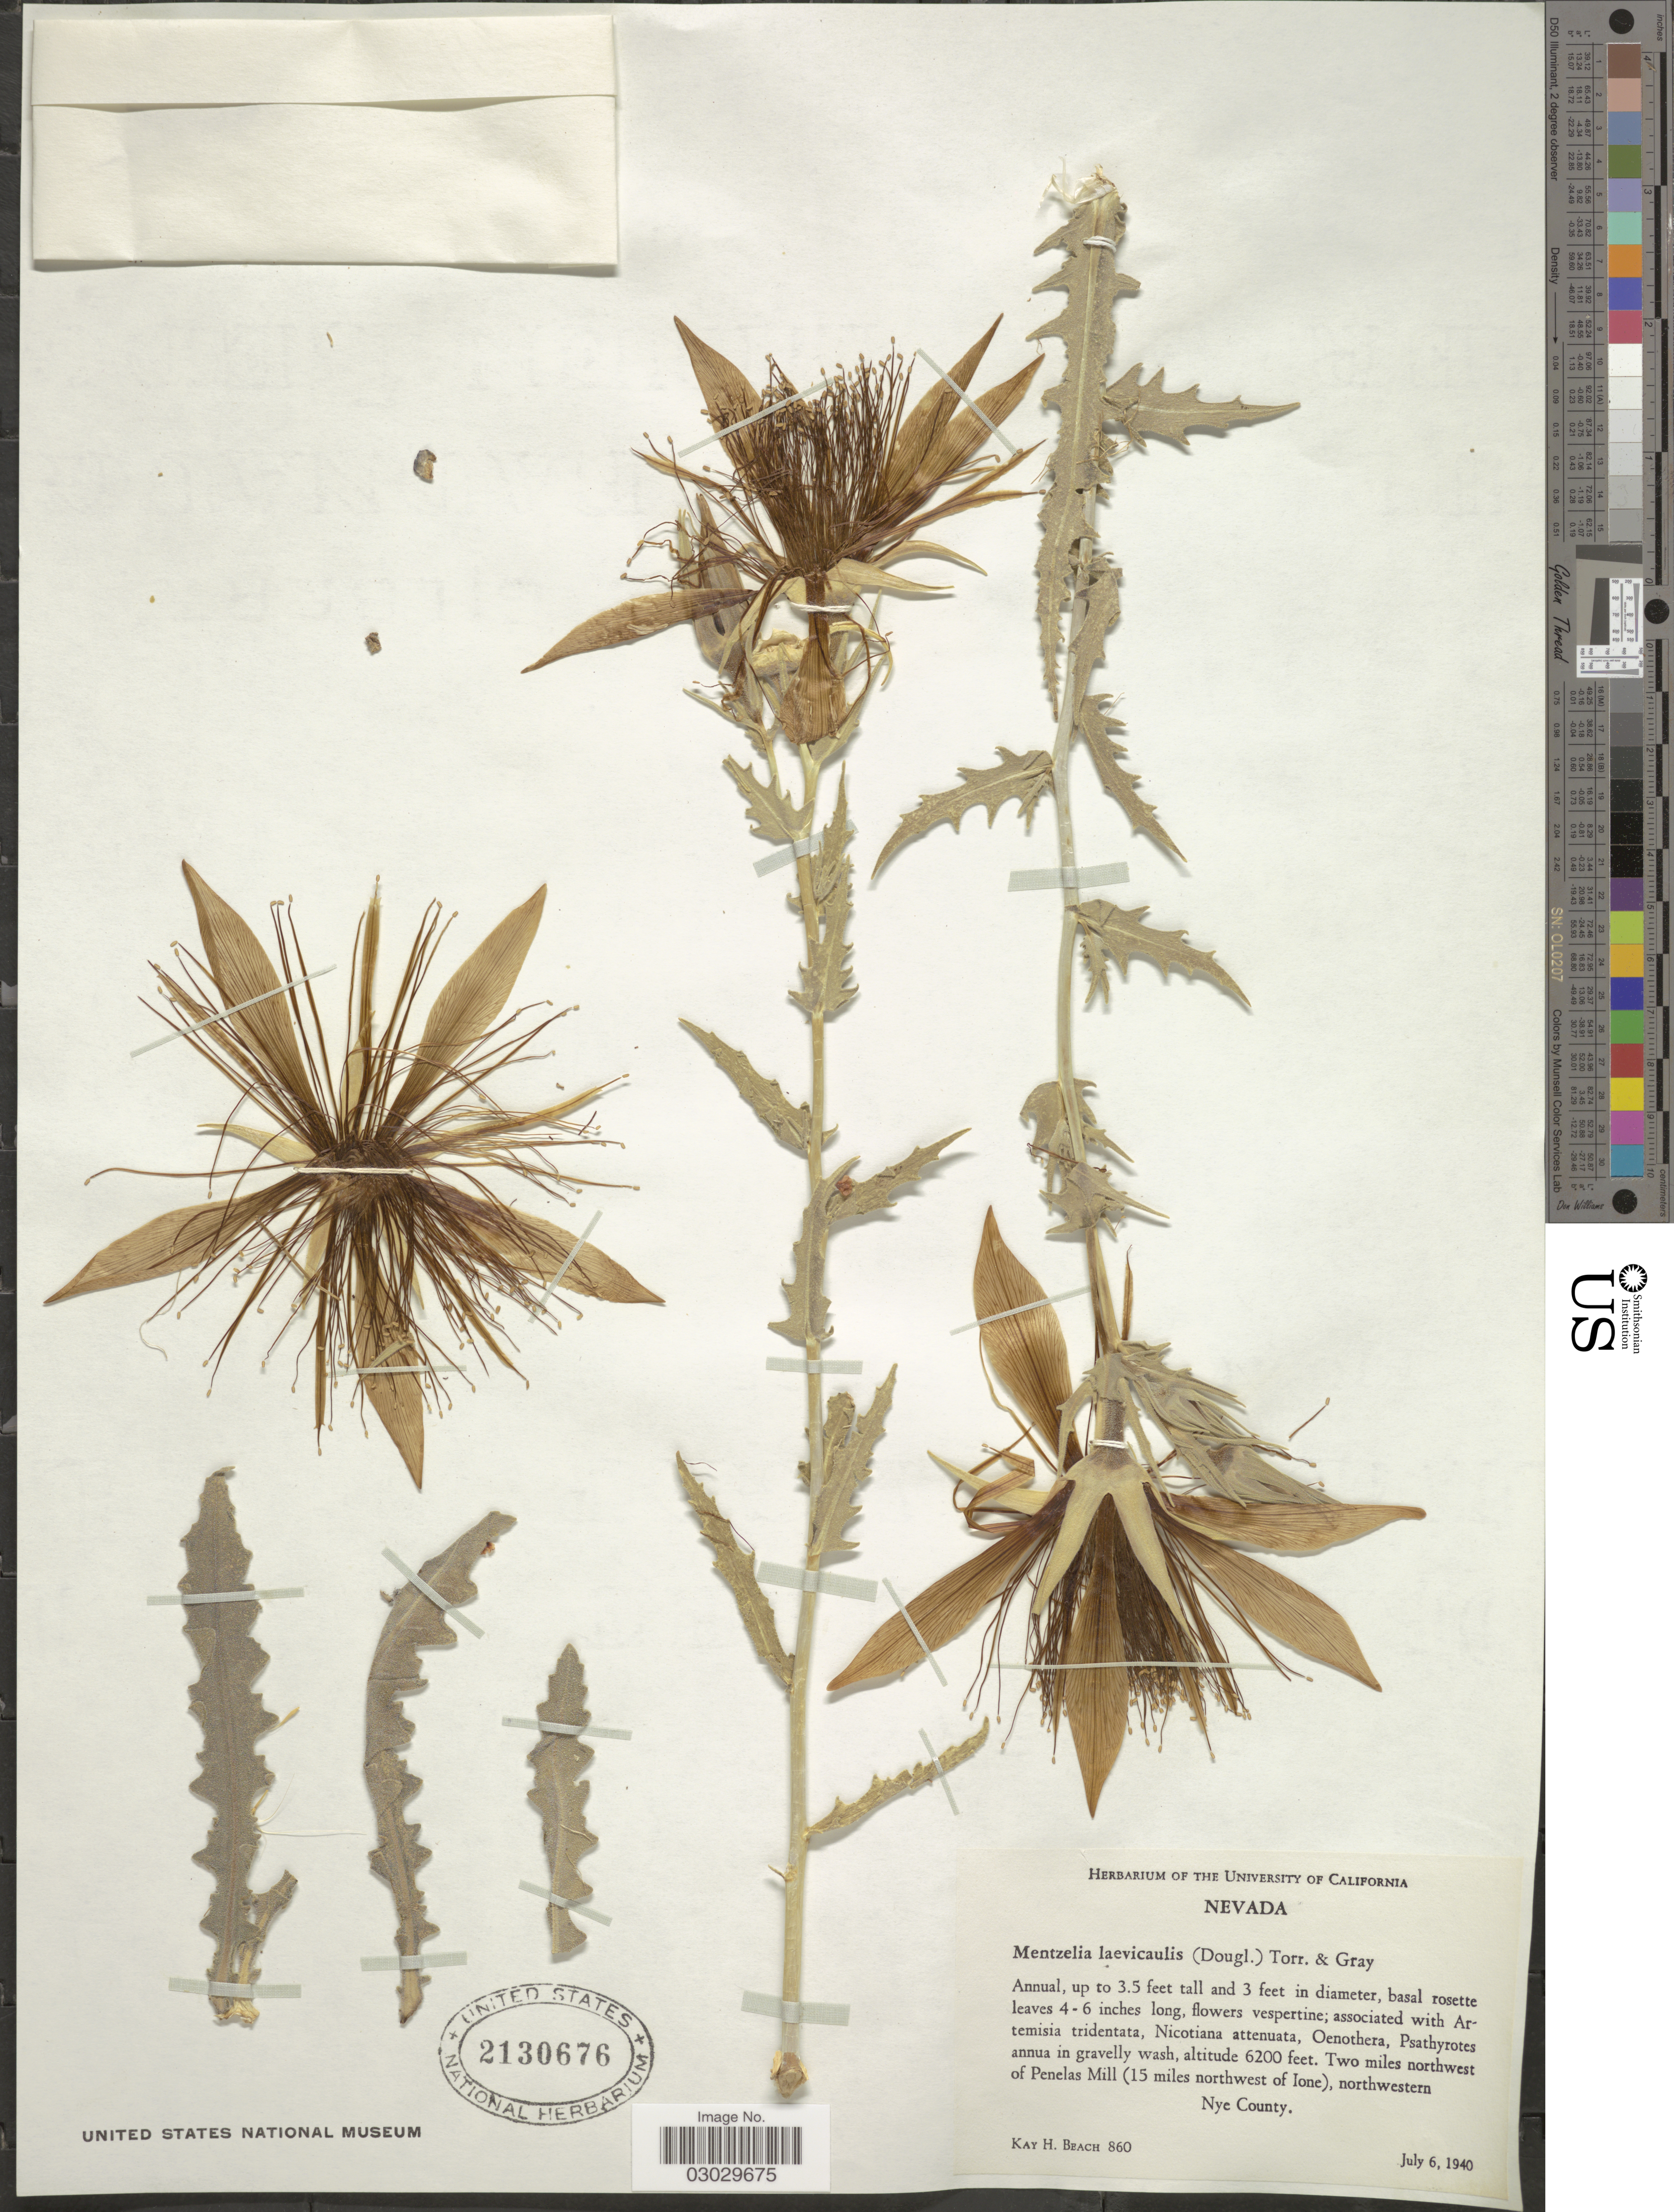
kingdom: Plantae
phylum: Tracheophyta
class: Magnoliopsida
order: Cornales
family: Loasaceae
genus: Mentzelia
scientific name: Mentzelia laevicaulis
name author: (Douglas ex Hook.) Torr. & A. Gray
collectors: K. H. Beach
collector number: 860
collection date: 1940-07-06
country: United States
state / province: Nevada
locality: Two miles northwest of Penelas Mill (15 miles northwest of Ione), northwestern Nye County.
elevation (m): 1890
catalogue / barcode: US 2130676